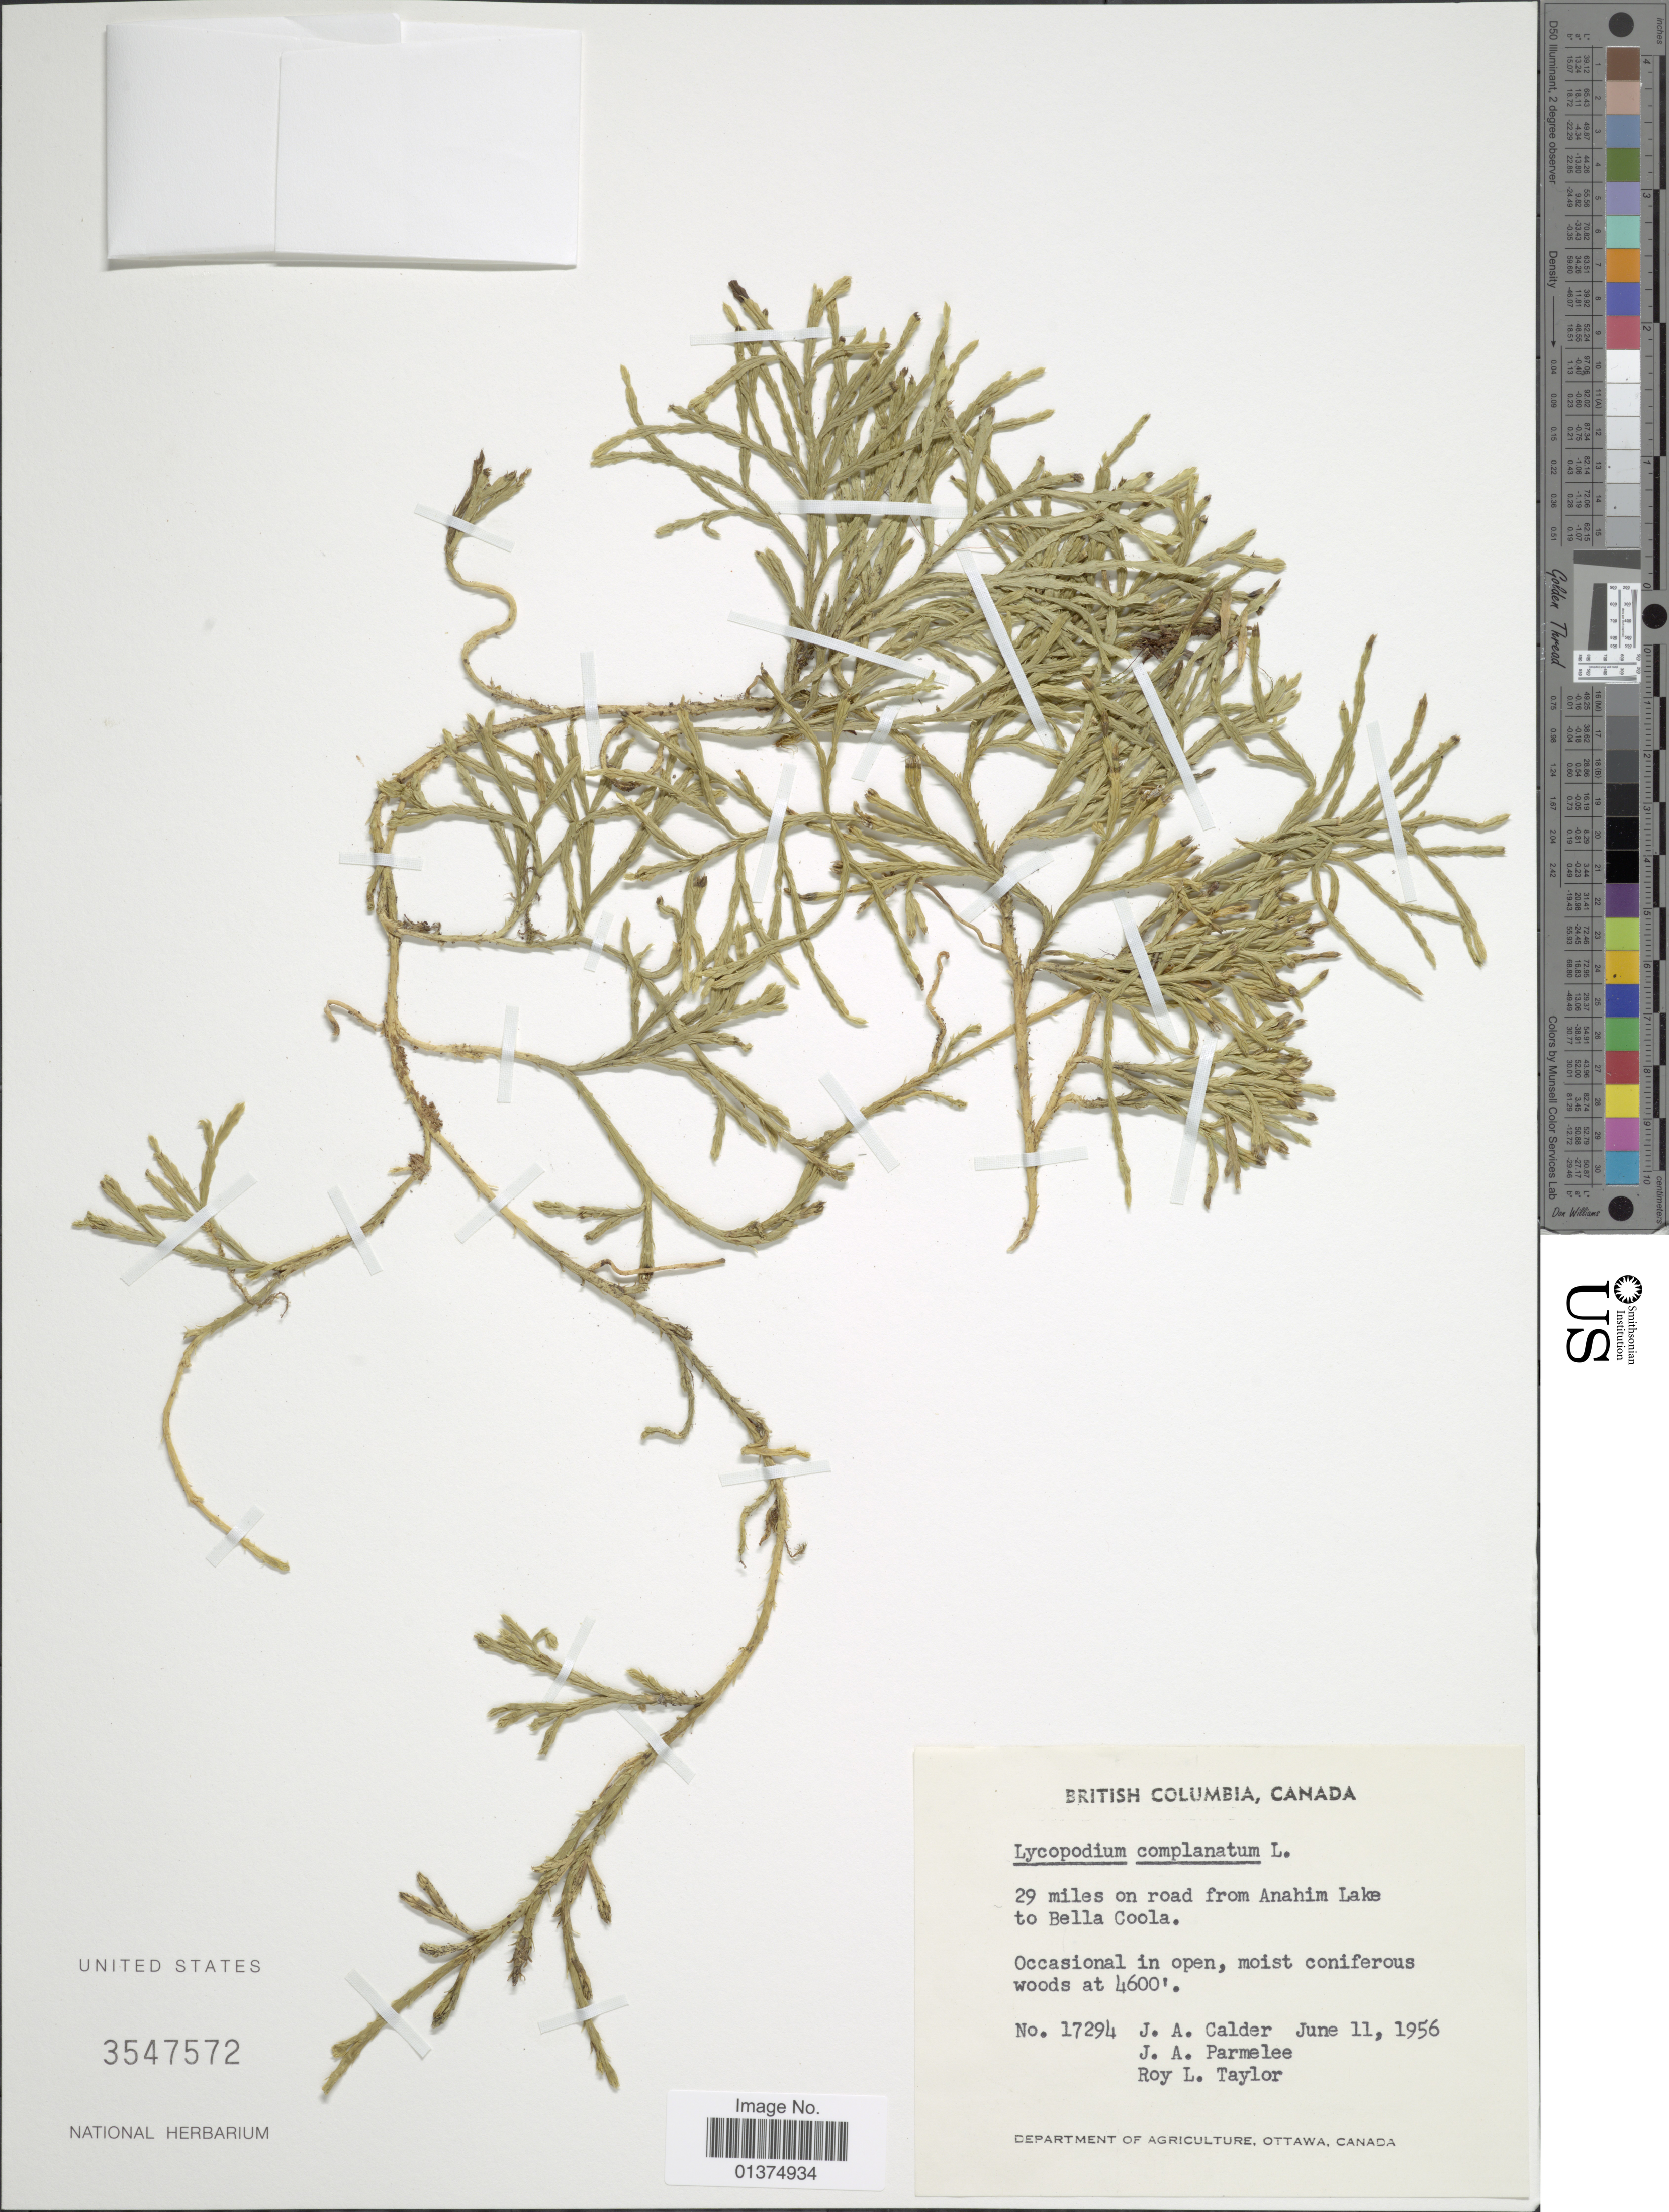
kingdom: Plantae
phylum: Tracheophyta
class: Lycopodiopsida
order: Lycopodiales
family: Lycopodiaceae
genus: Diphasiastrum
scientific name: Diphasiastrum complanatum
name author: (L.) Holub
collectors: J. A. Calder, J. A. Parmelee & R. Taylor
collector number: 17294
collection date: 1956-06-11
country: Canada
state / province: British Columbia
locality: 29 miles on road from Anahim Lake to Bella Coola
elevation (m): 1402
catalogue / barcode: US 3547572